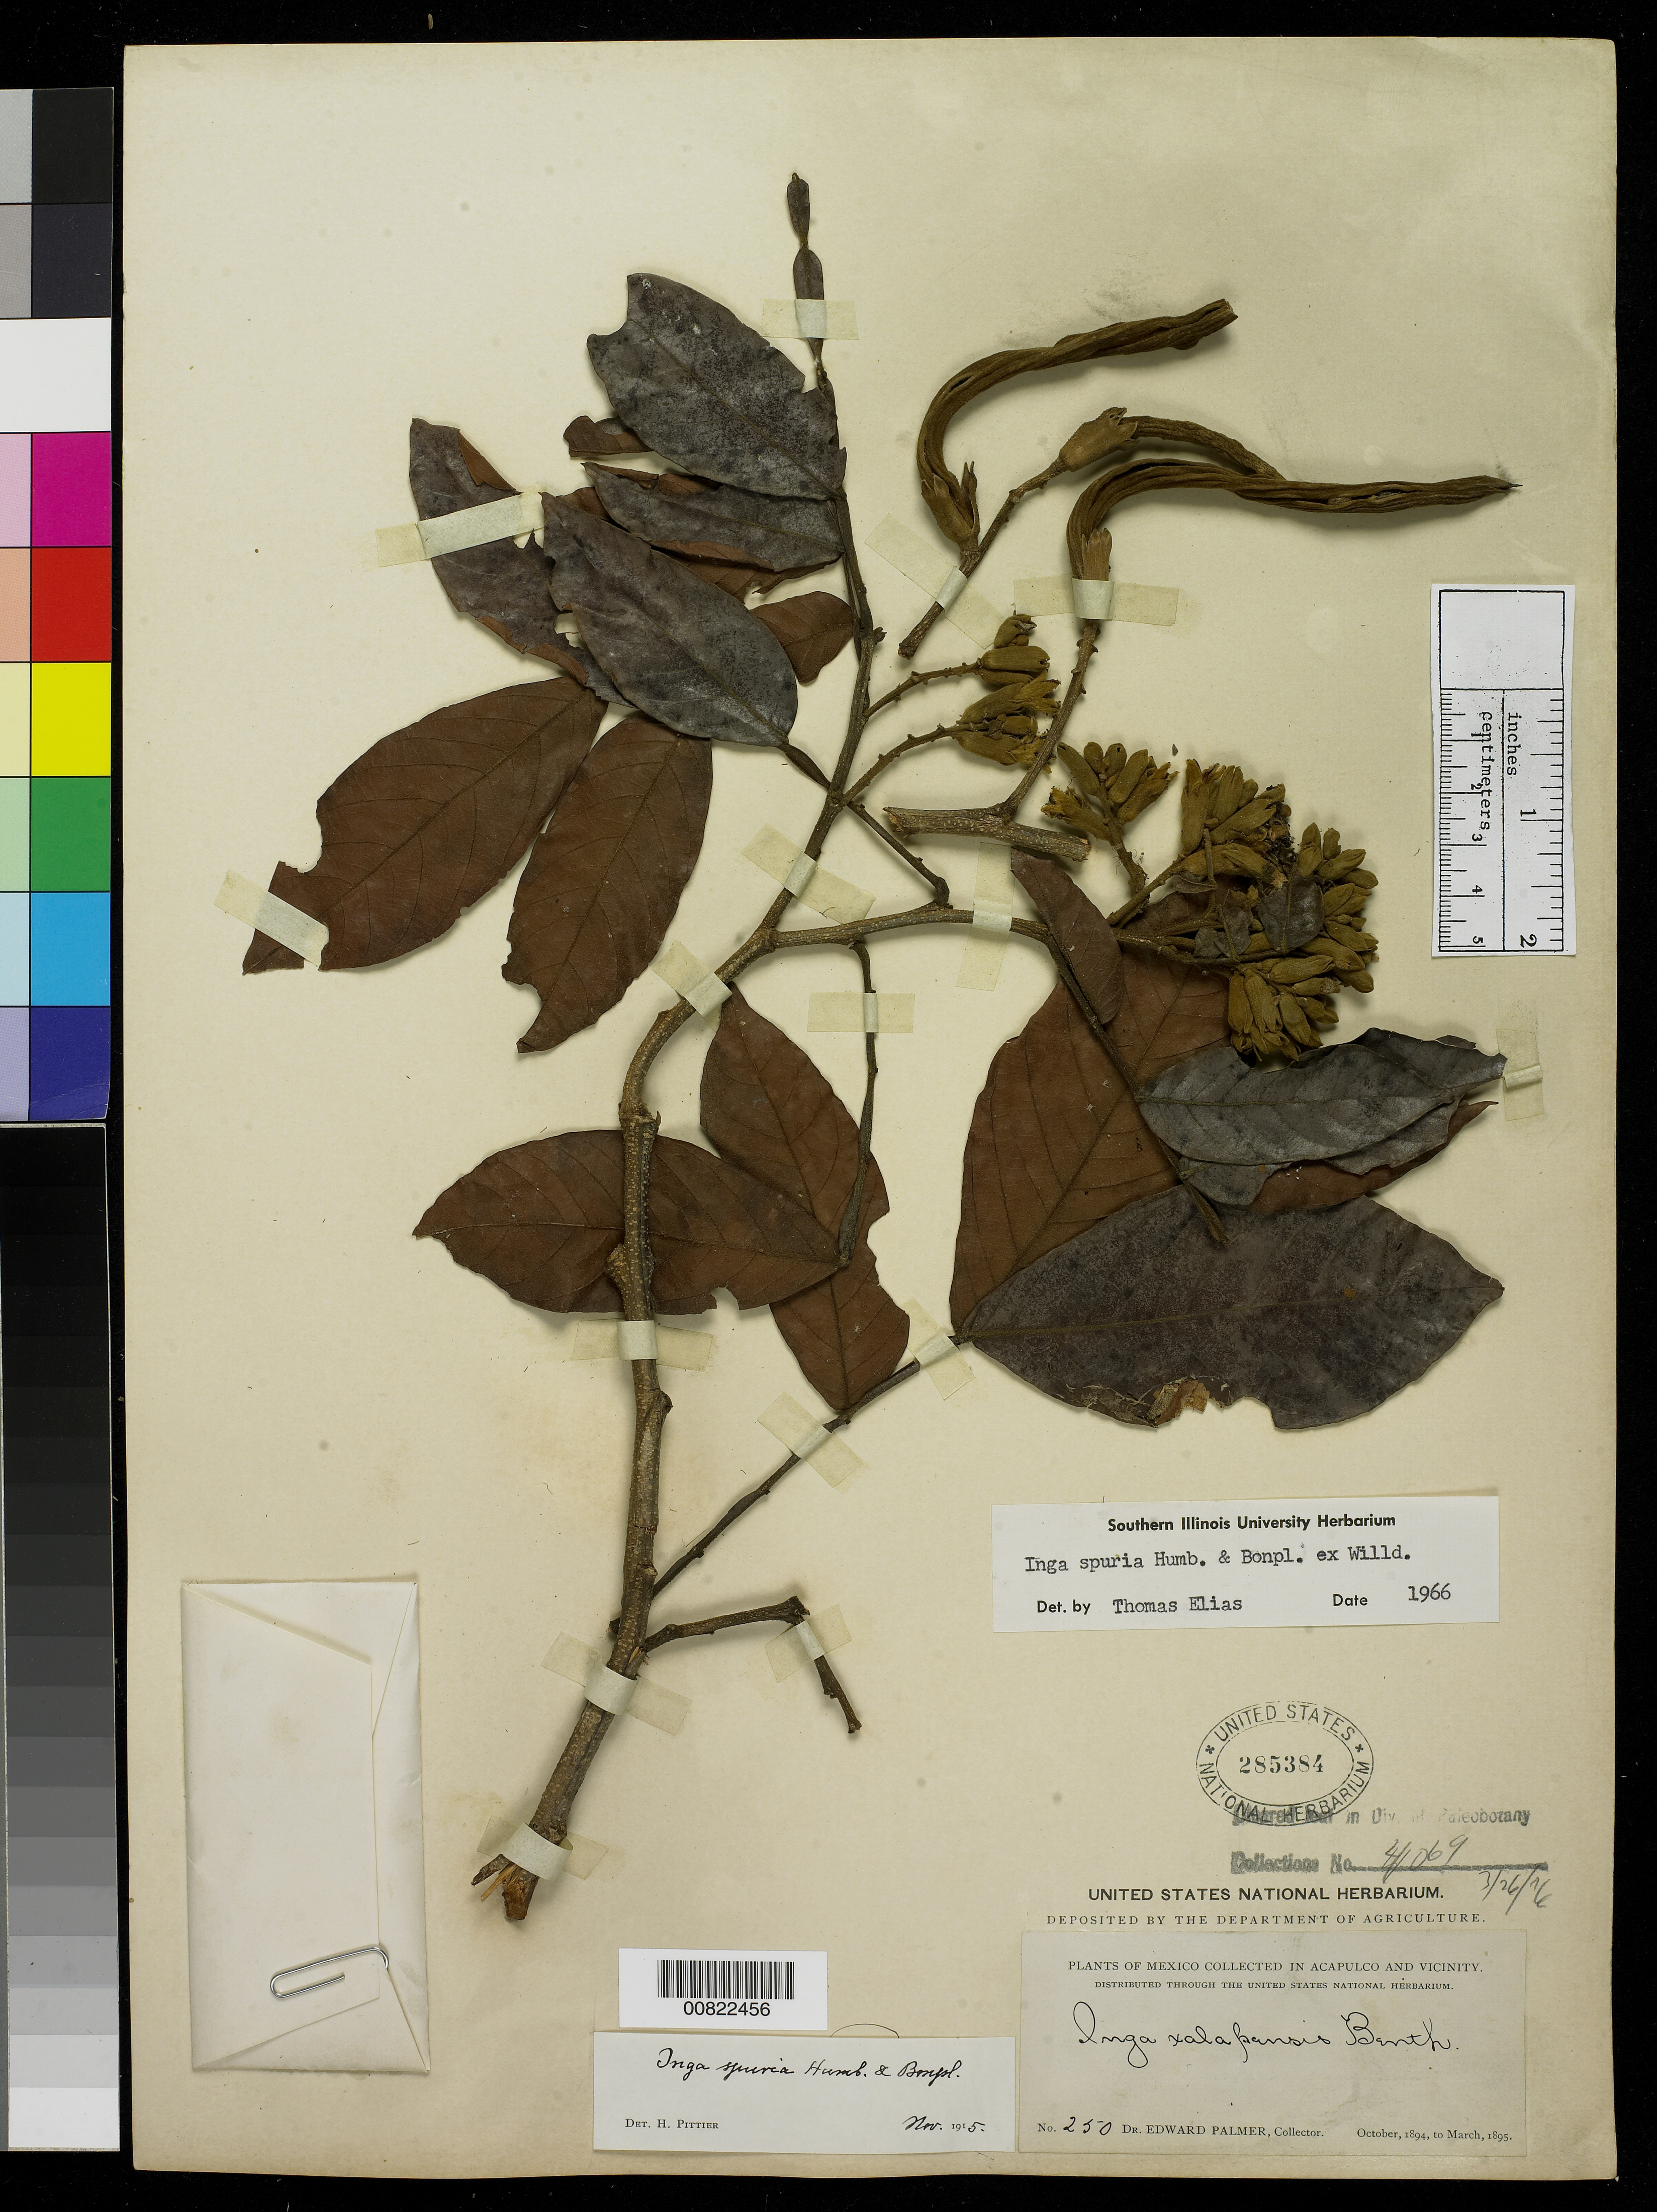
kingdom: Plantae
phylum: Tracheophyta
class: Magnoliopsida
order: Fabales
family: Fabaceae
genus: Inga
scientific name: Inga vera subsp. eriocarpa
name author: (Benth.) J. León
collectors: E. Palmer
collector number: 250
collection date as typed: Oct 1894 to -- Mar 1895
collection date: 1894-10/1895-03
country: Mexico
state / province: Guerrero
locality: Acapulco, Guerrero and vicinity.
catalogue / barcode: US 285384